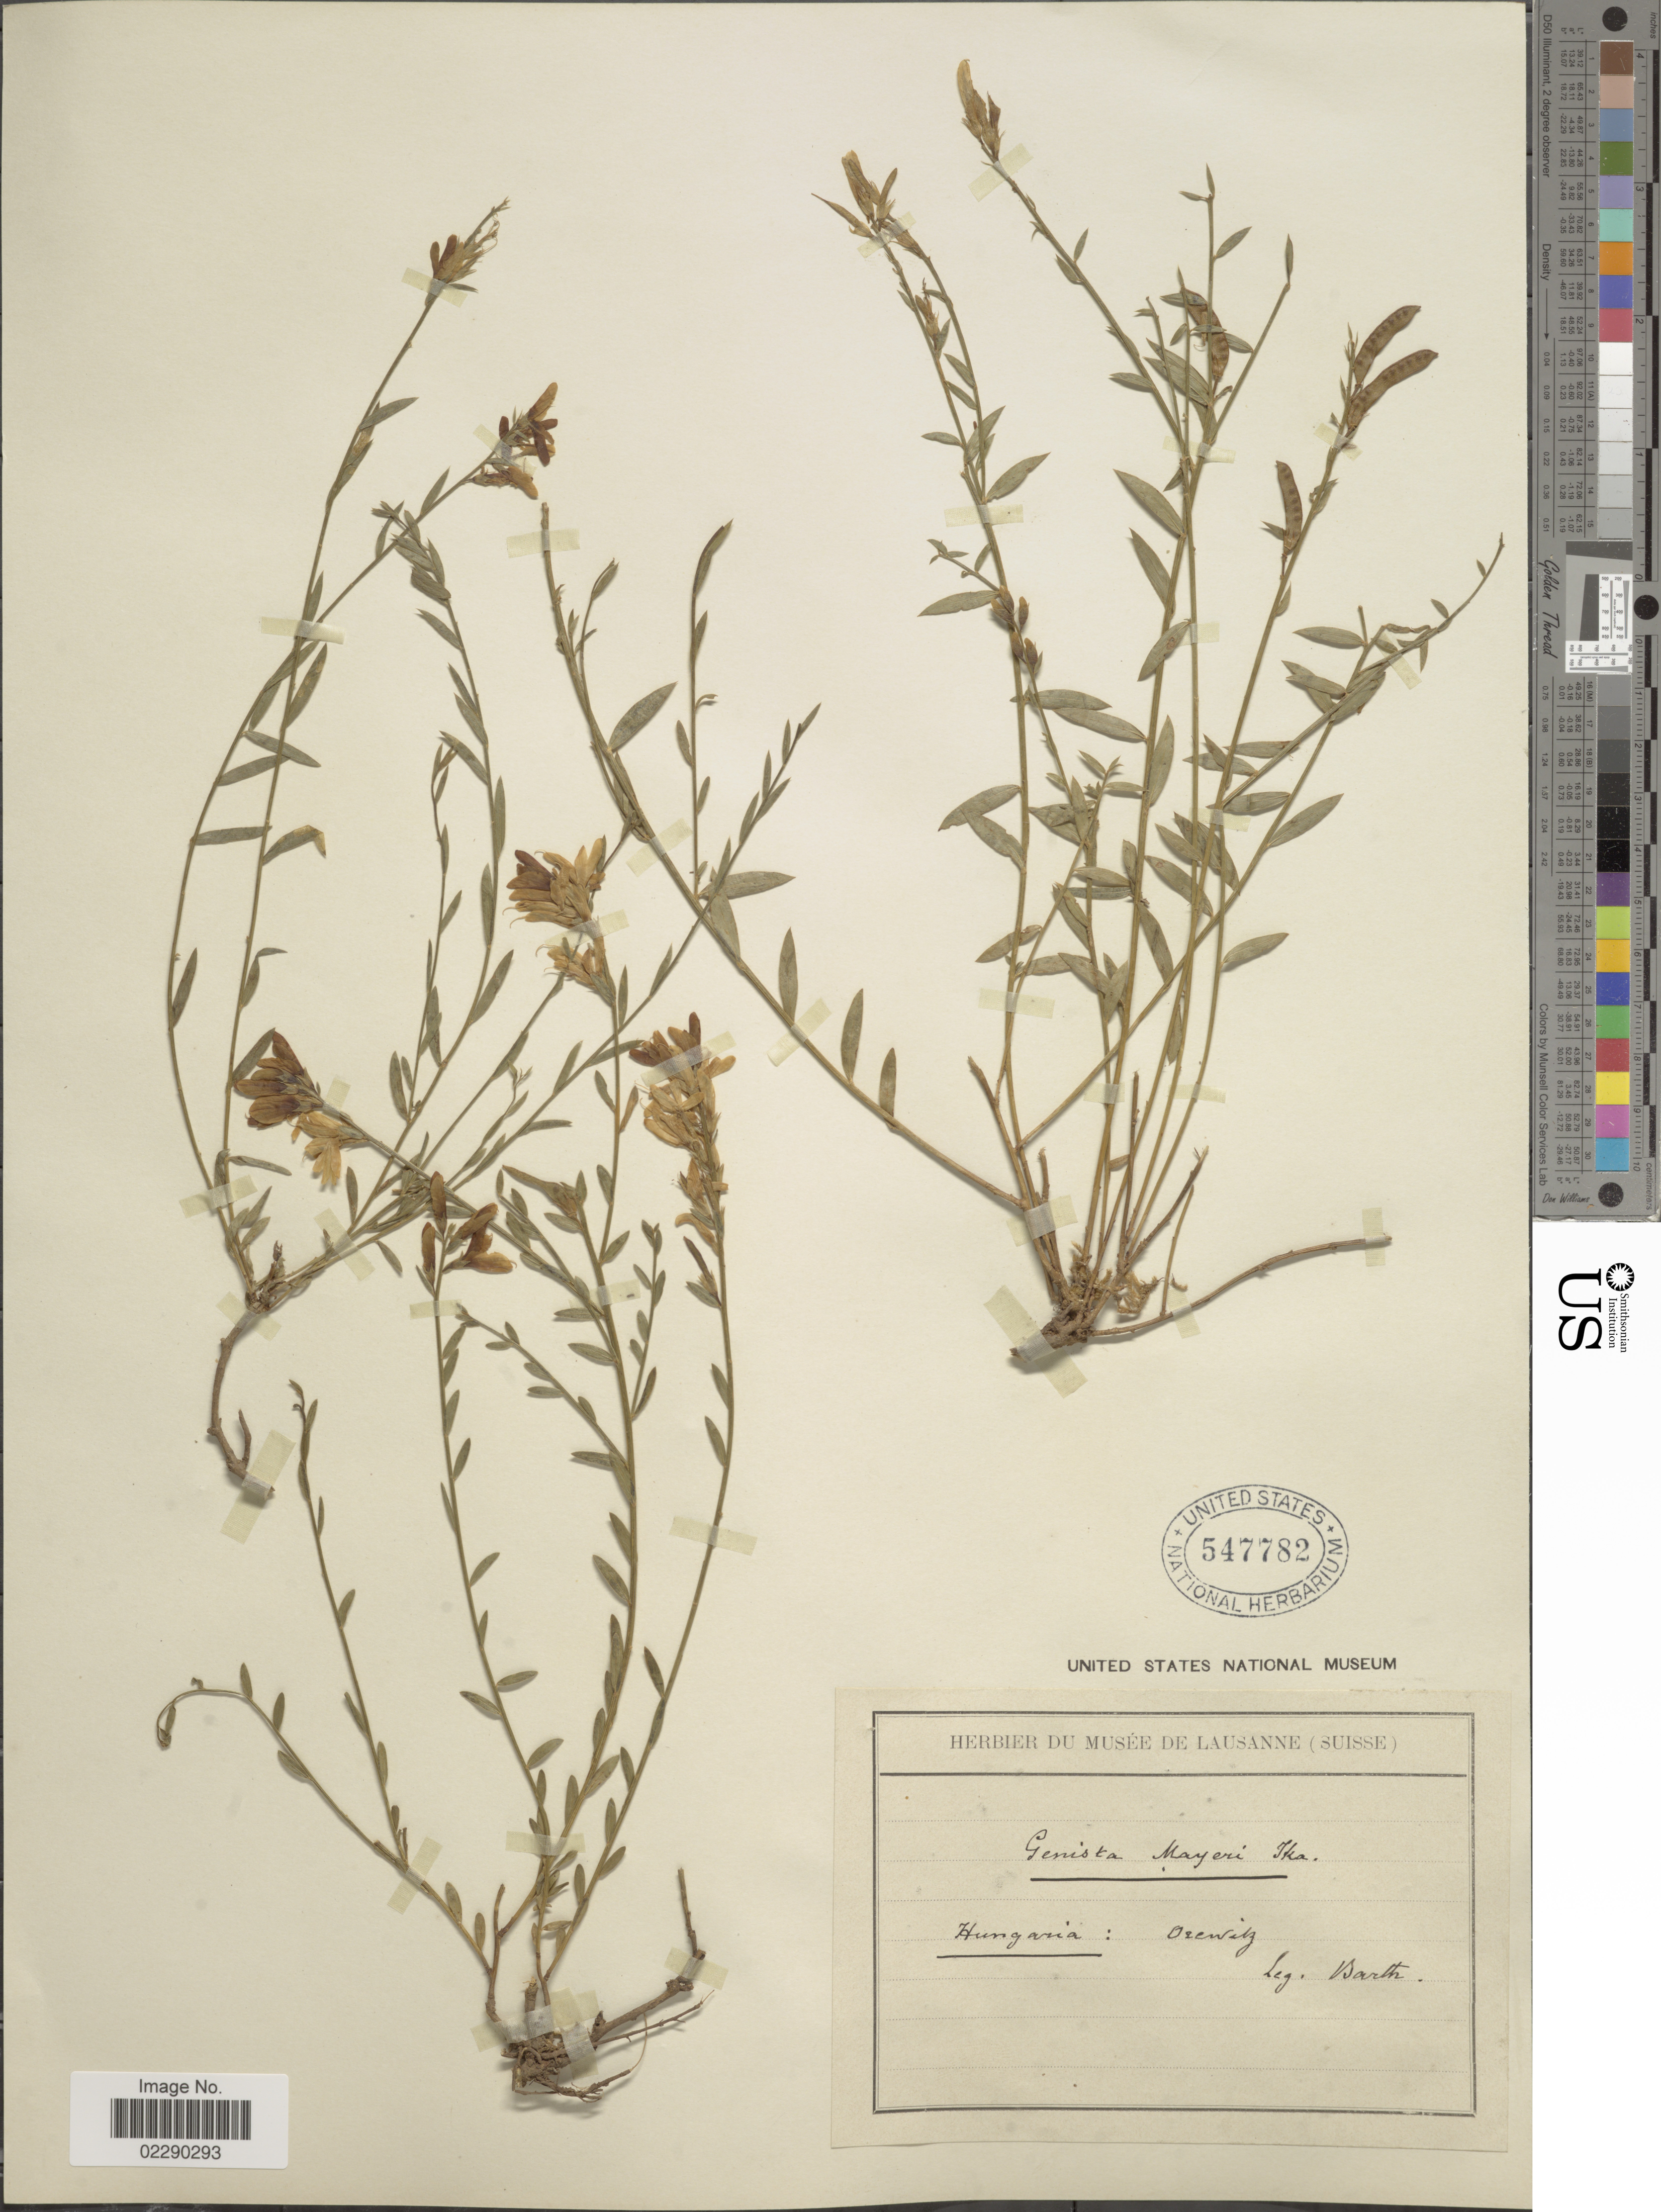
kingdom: Plantae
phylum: Tracheophyta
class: Magnoliopsida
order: Fabales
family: Fabaceae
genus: Genista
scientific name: Genista mayeri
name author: Janka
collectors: Barth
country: Hungary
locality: Ozewitz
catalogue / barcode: US 547782